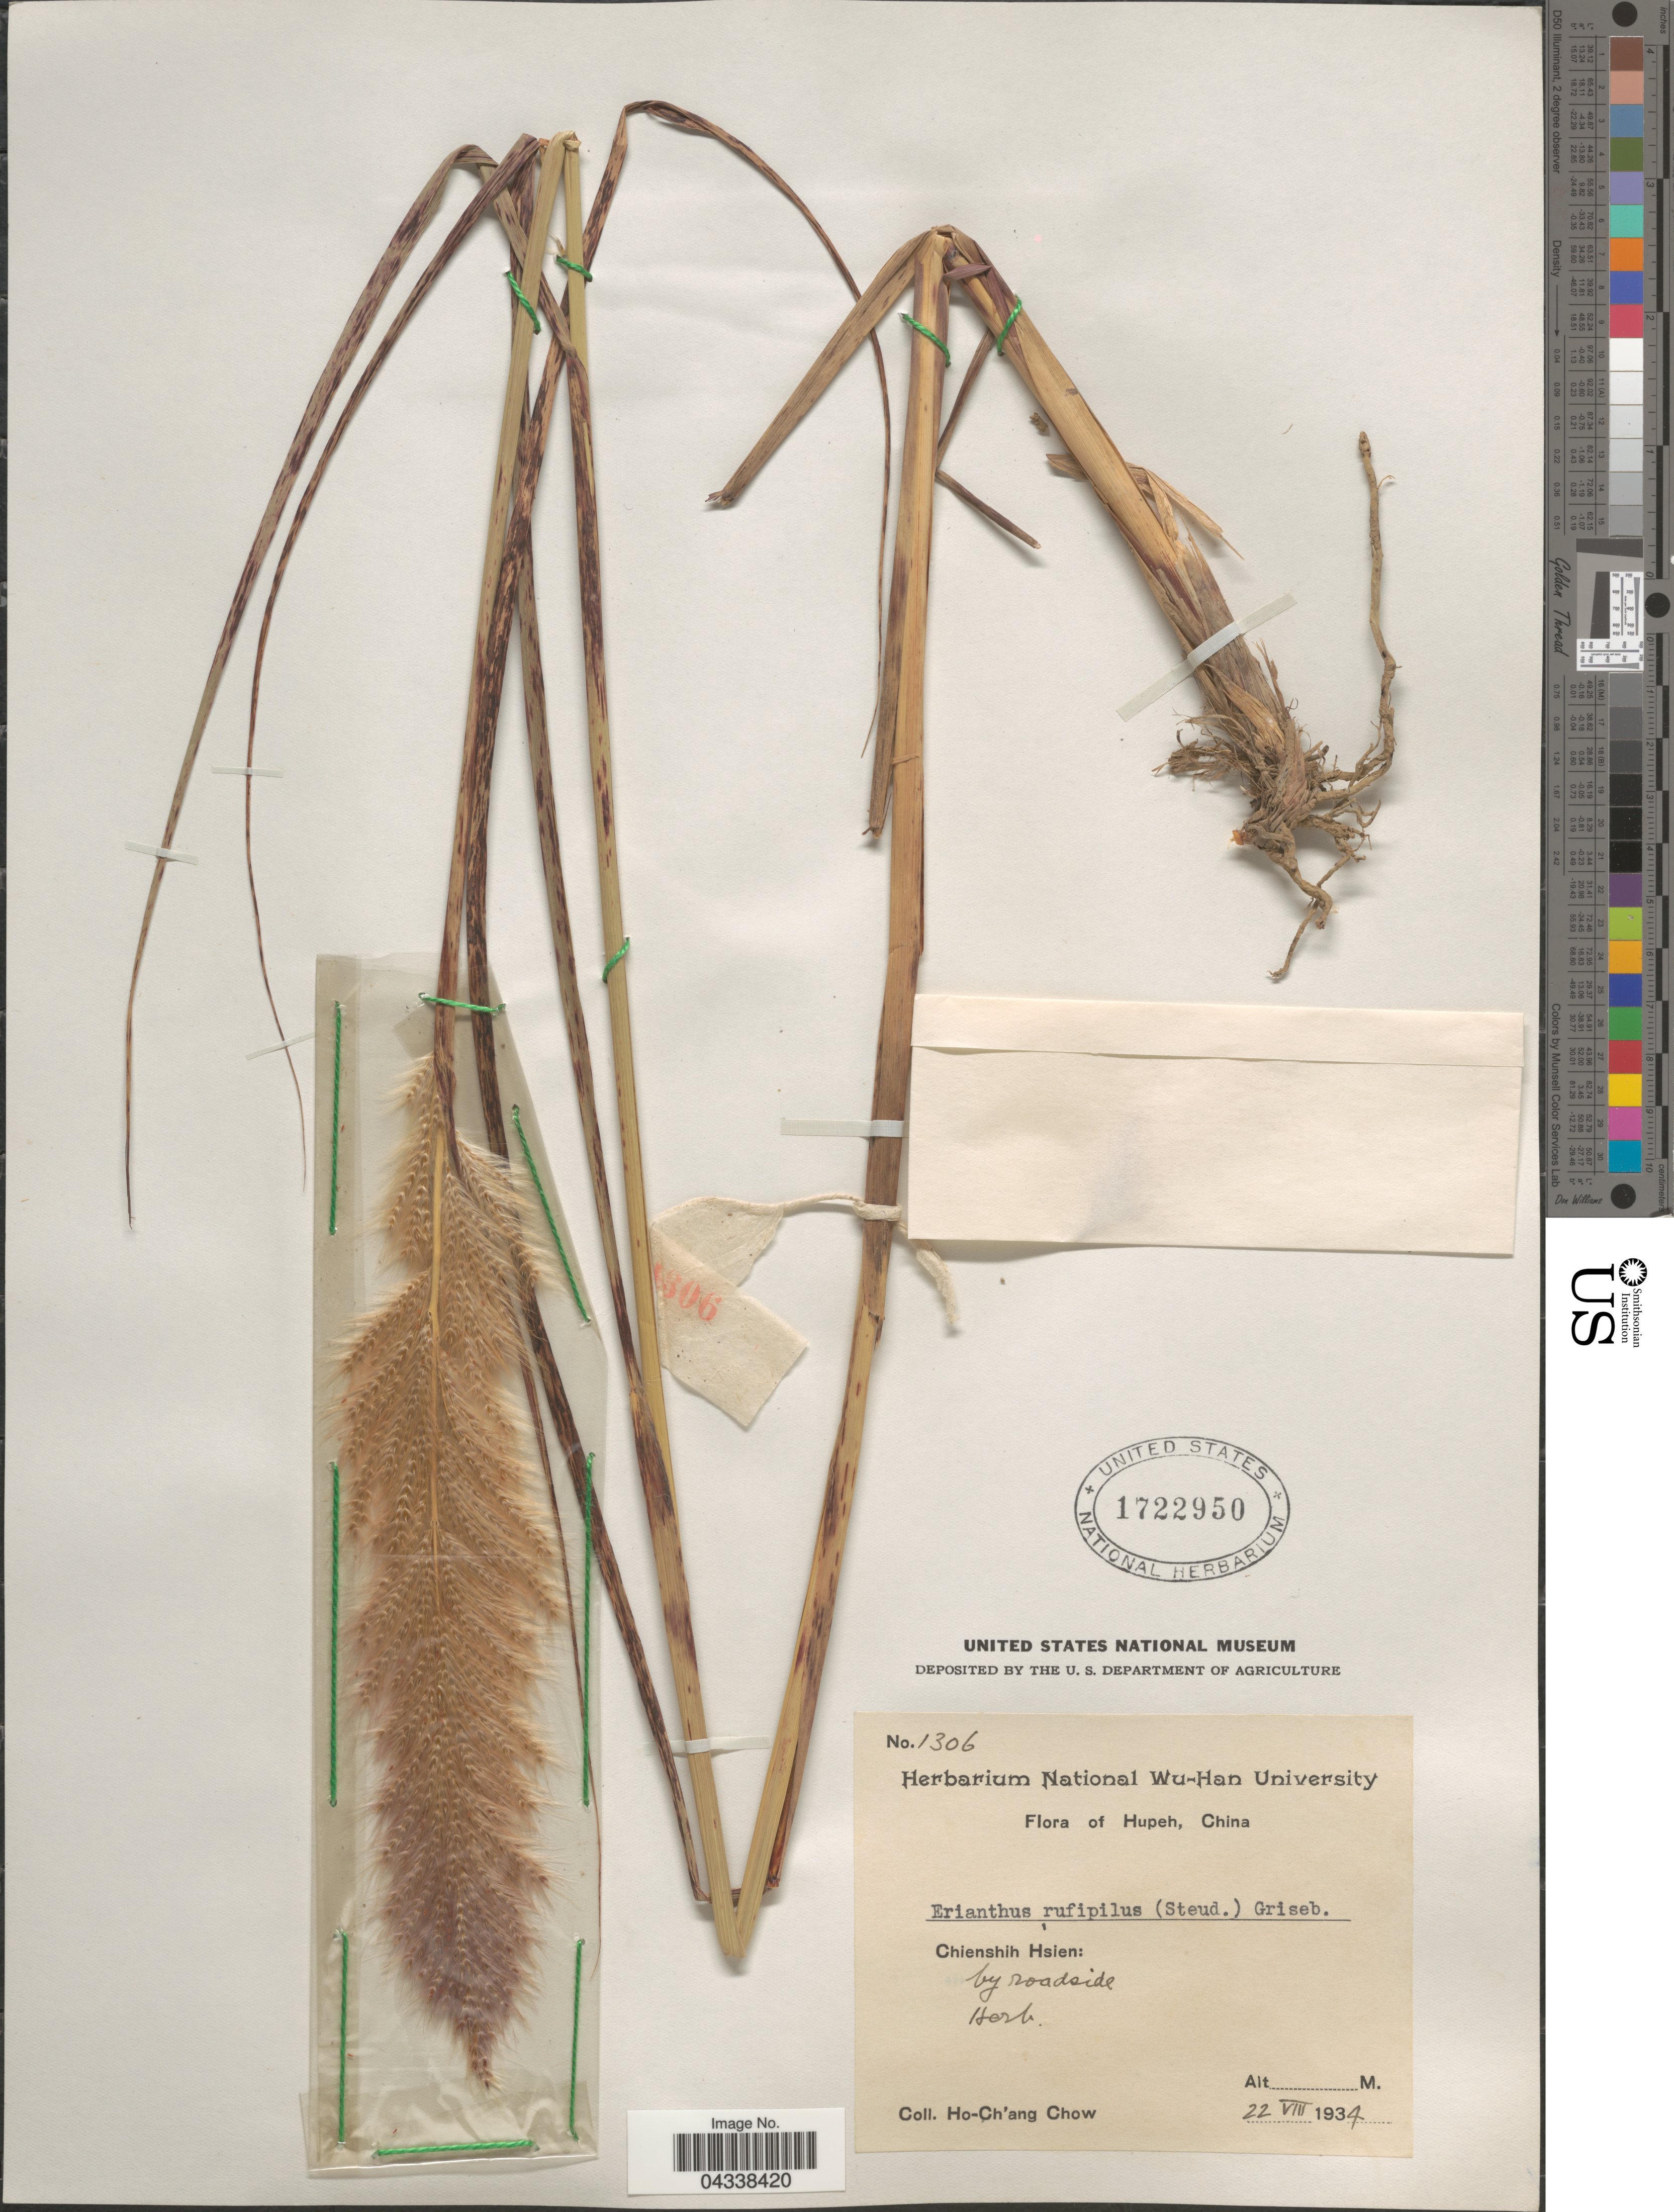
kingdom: Plantae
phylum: Tracheophyta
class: Liliopsida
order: Poales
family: Poaceae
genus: Saccharum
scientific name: Saccharum rufipilum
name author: Steud.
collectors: H. Chow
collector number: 1306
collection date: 1934-08-22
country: China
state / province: Hubei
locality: Hupeh. Chienshih Hsien: by roadside.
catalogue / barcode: US 1722950